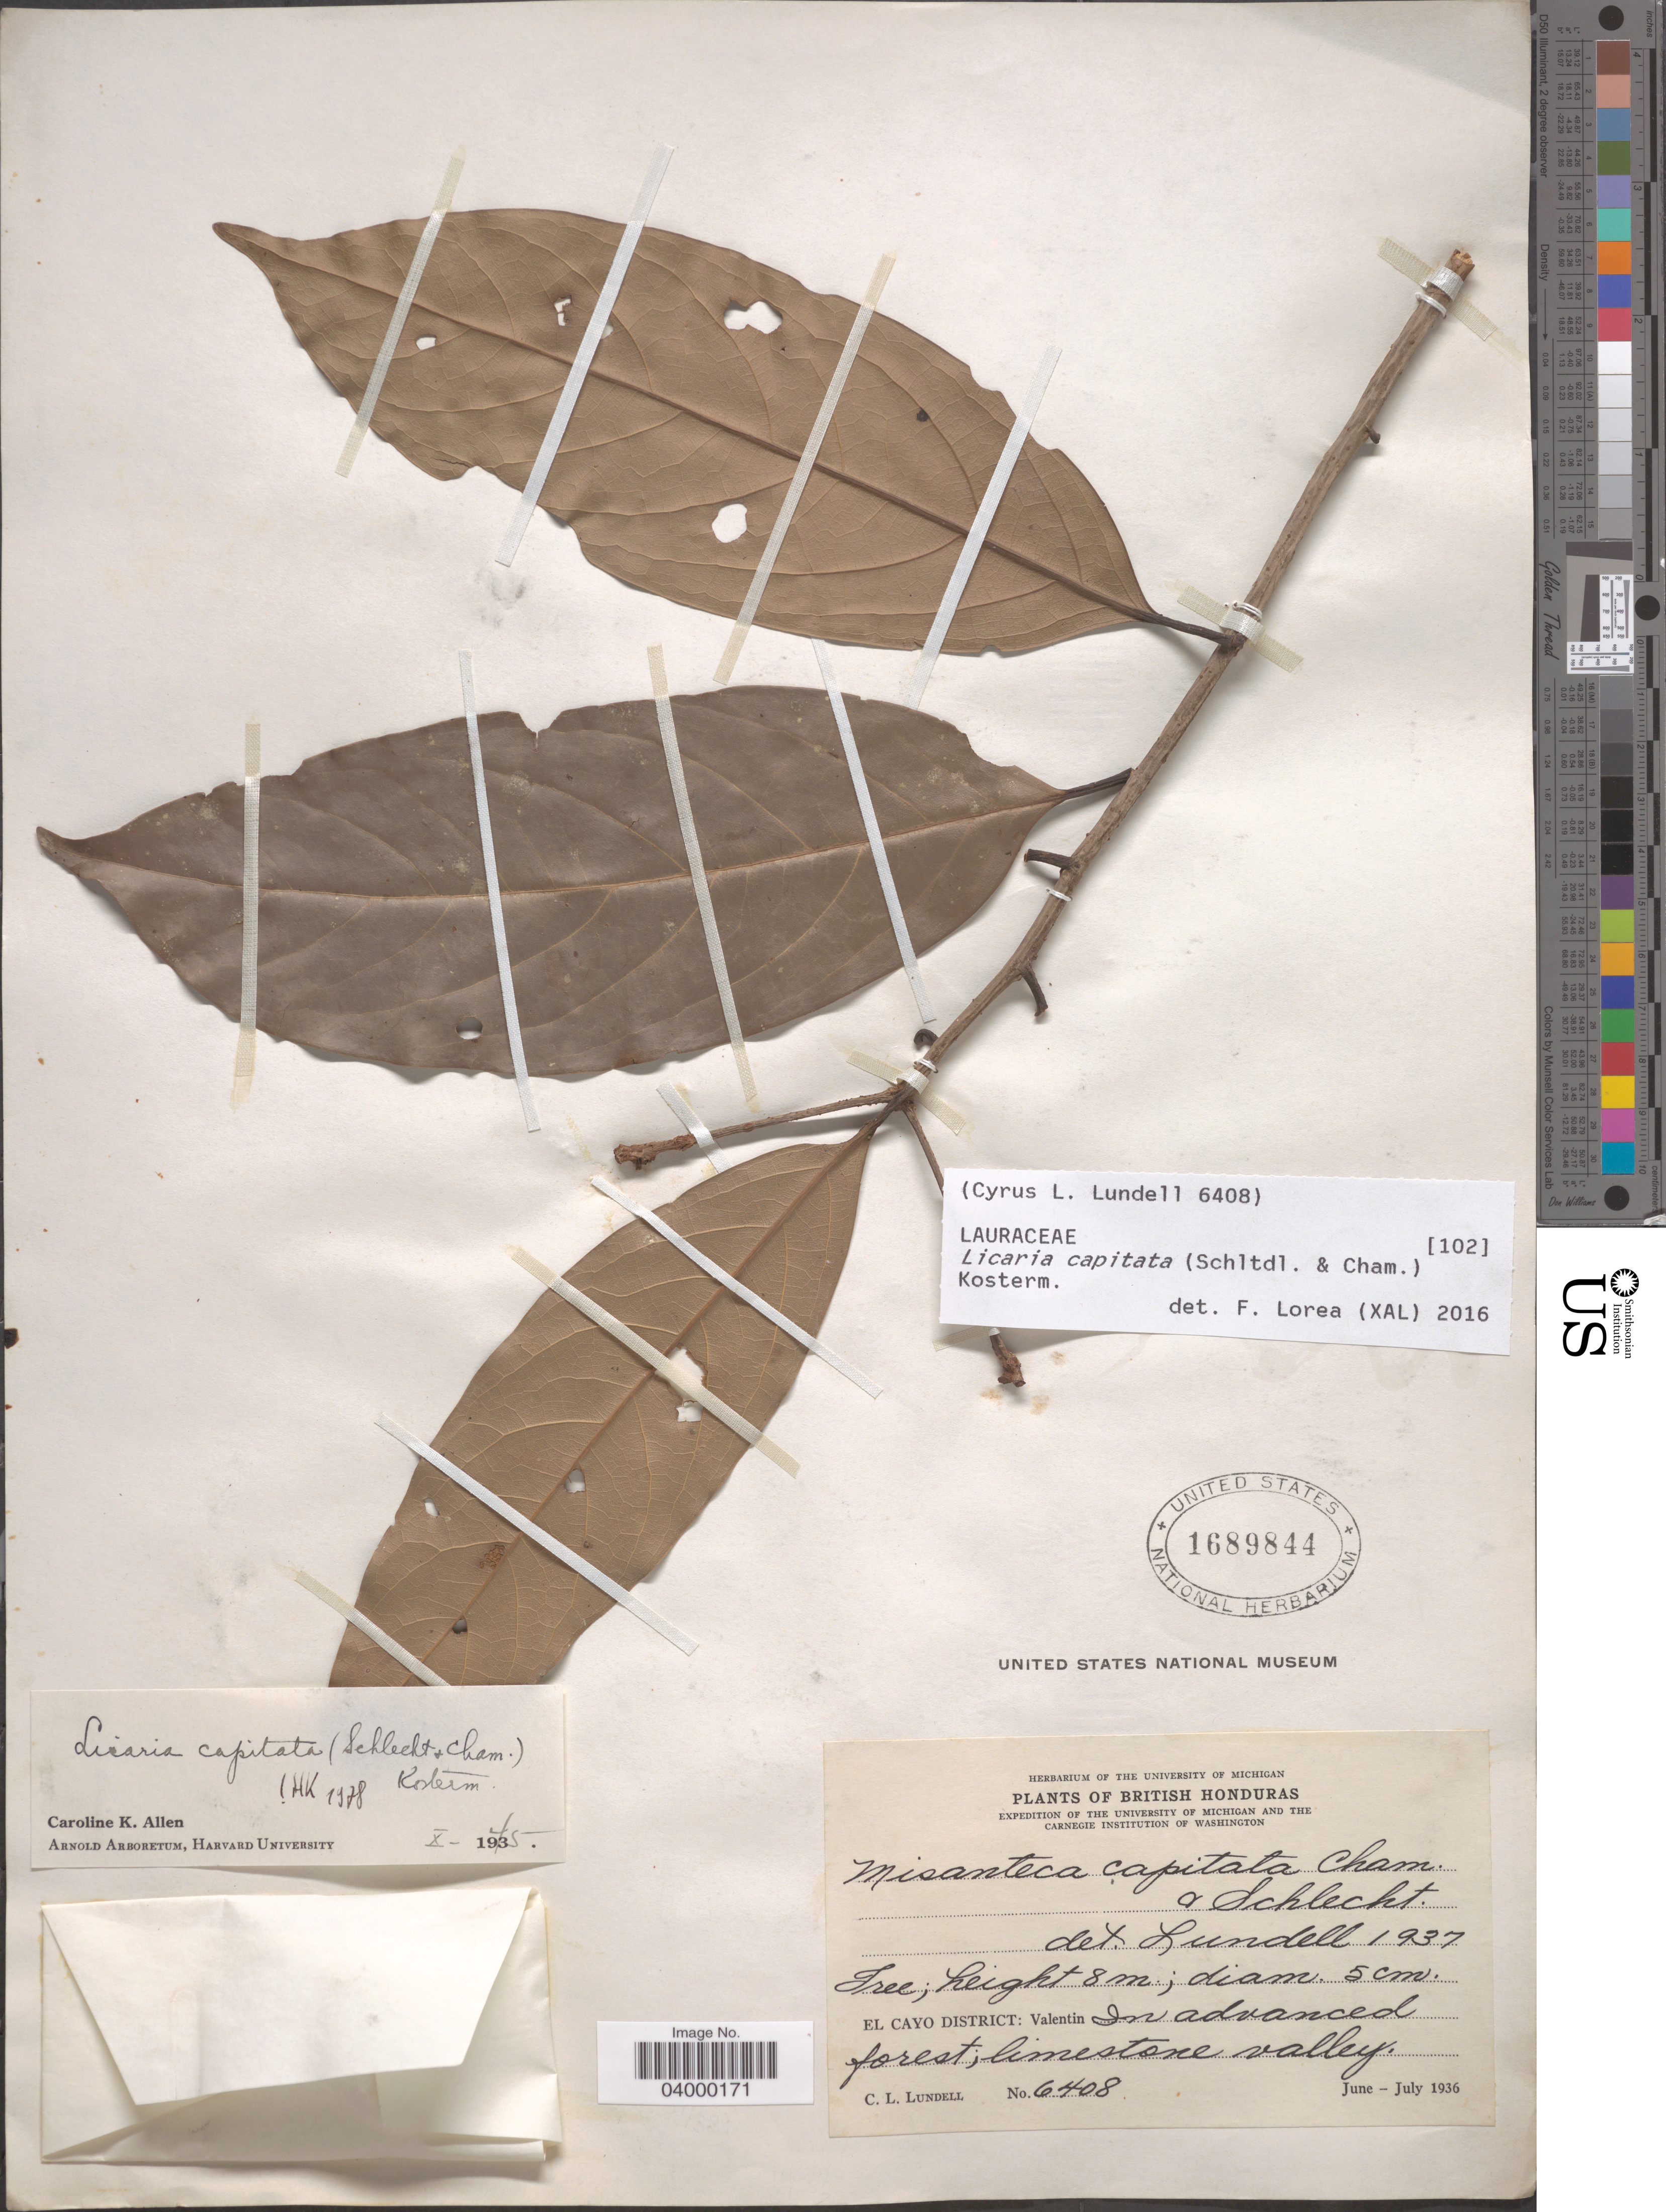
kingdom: Plantae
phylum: Tracheophyta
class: Magnoliopsida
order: Laurales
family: Lauraceae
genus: Licaria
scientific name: Licaria capitata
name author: (Schltdl. & Cham.) Kosterm.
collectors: C. L. Lundell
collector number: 6408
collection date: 1936-06/1936-07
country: Belize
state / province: Cayo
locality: British Honduras. El Cayo District: Valentin.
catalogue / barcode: US 1689844